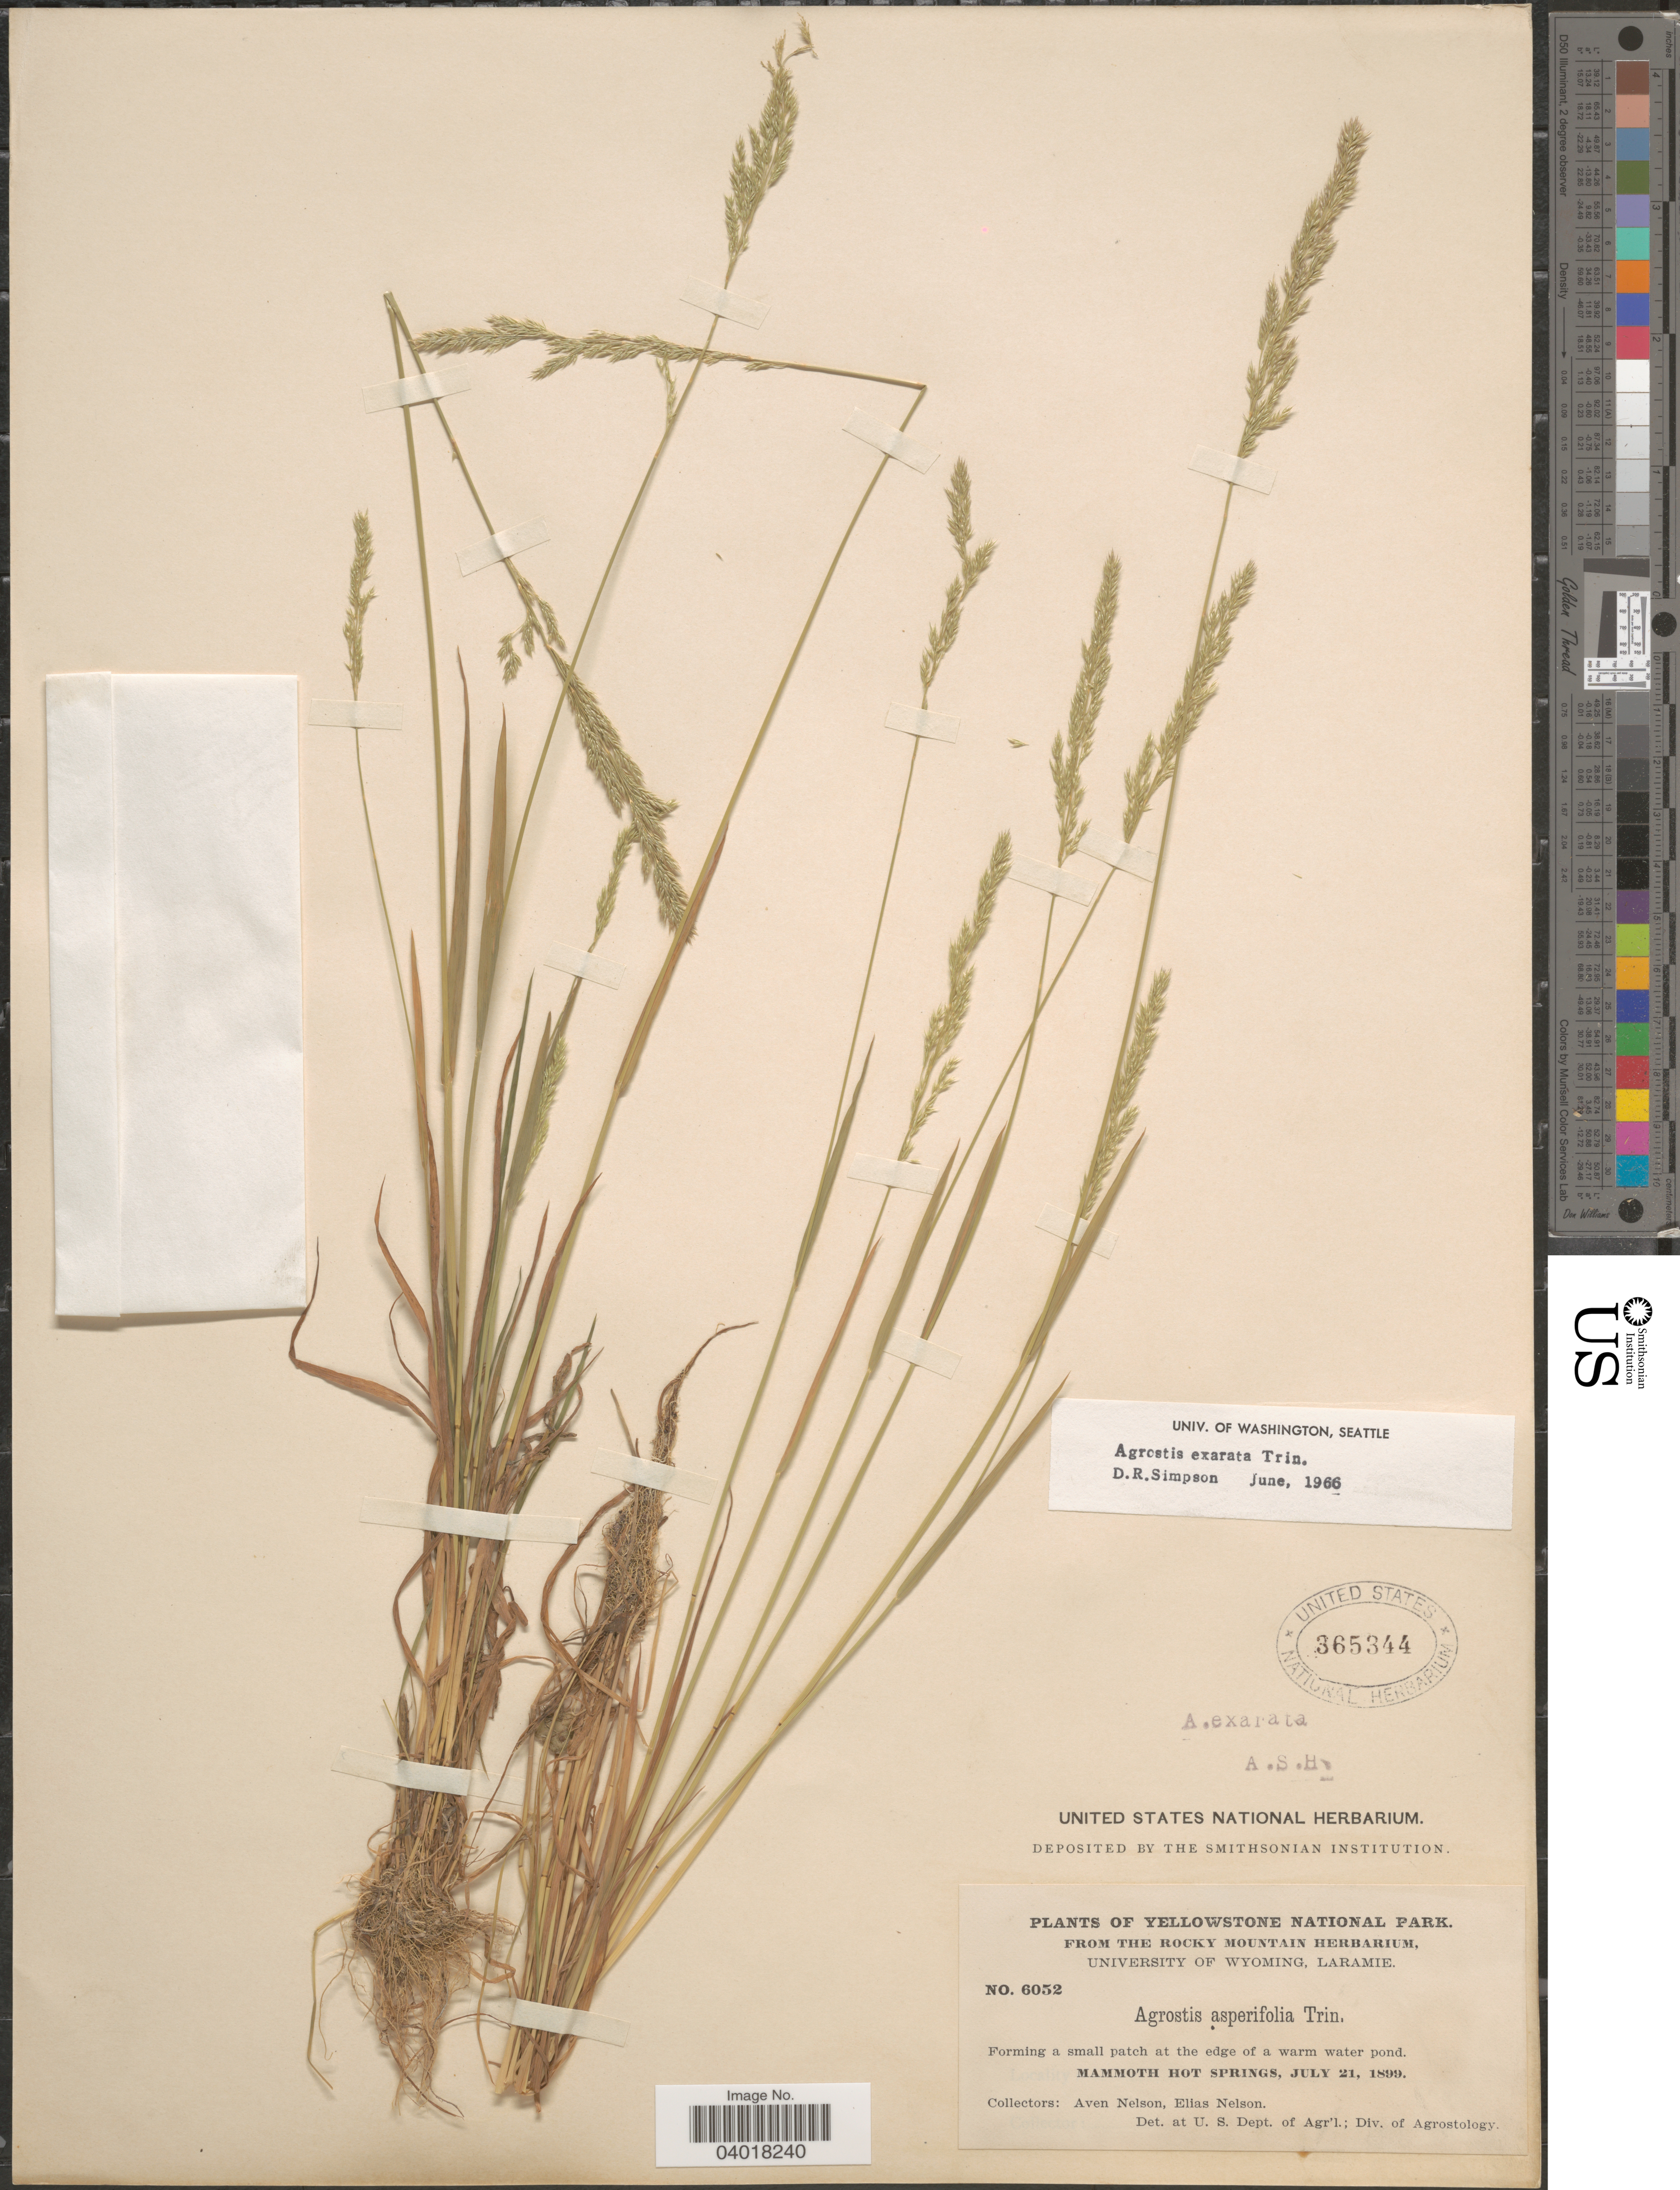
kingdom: Plantae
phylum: Tracheophyta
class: Liliopsida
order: Poales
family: Poaceae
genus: Agrostis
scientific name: Agrostis exarata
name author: Trin.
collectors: A. Nelson & E. Nelson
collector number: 6052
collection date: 1899-07-21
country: United States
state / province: Wyoming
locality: Yellowstone National Park. Mammoth Hot Springs.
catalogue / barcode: US 365344